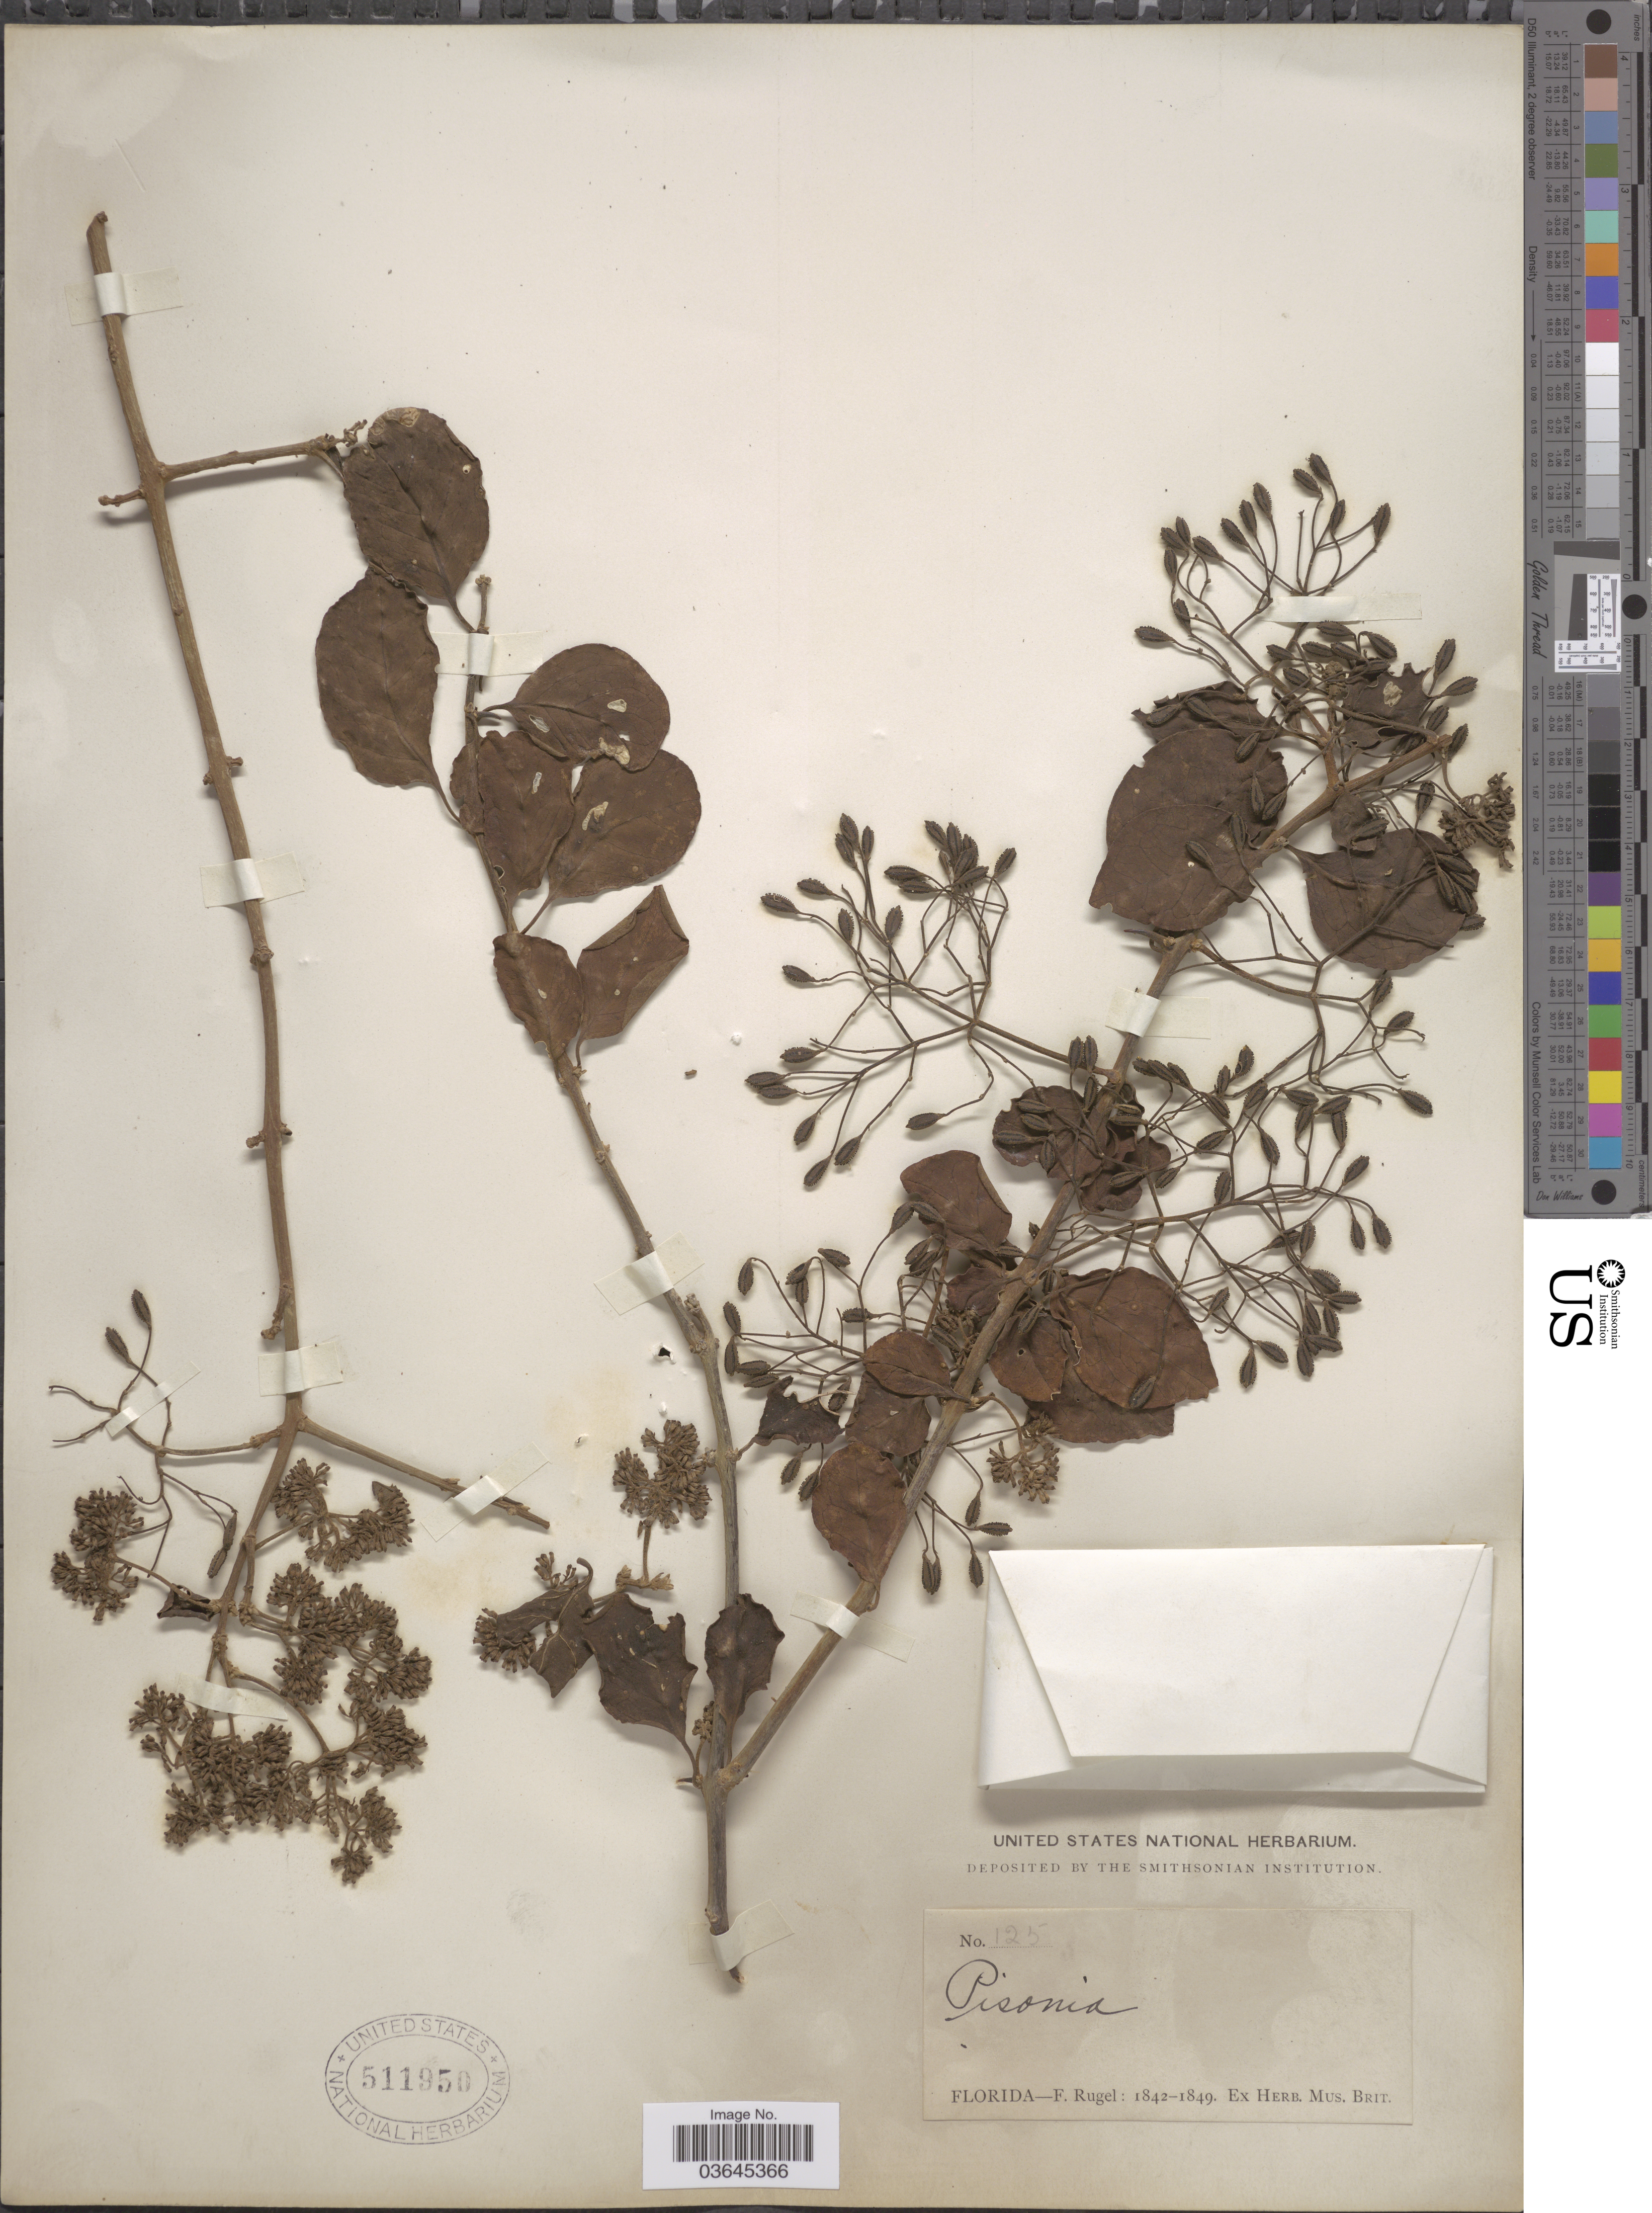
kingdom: Plantae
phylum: Tracheophyta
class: Magnoliopsida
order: Caryophyllales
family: Nyctaginaceae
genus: Pisonia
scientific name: Pisonia aculeata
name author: L.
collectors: F. Rugel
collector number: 125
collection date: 1842/1849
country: United States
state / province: Florida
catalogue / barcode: US 511950